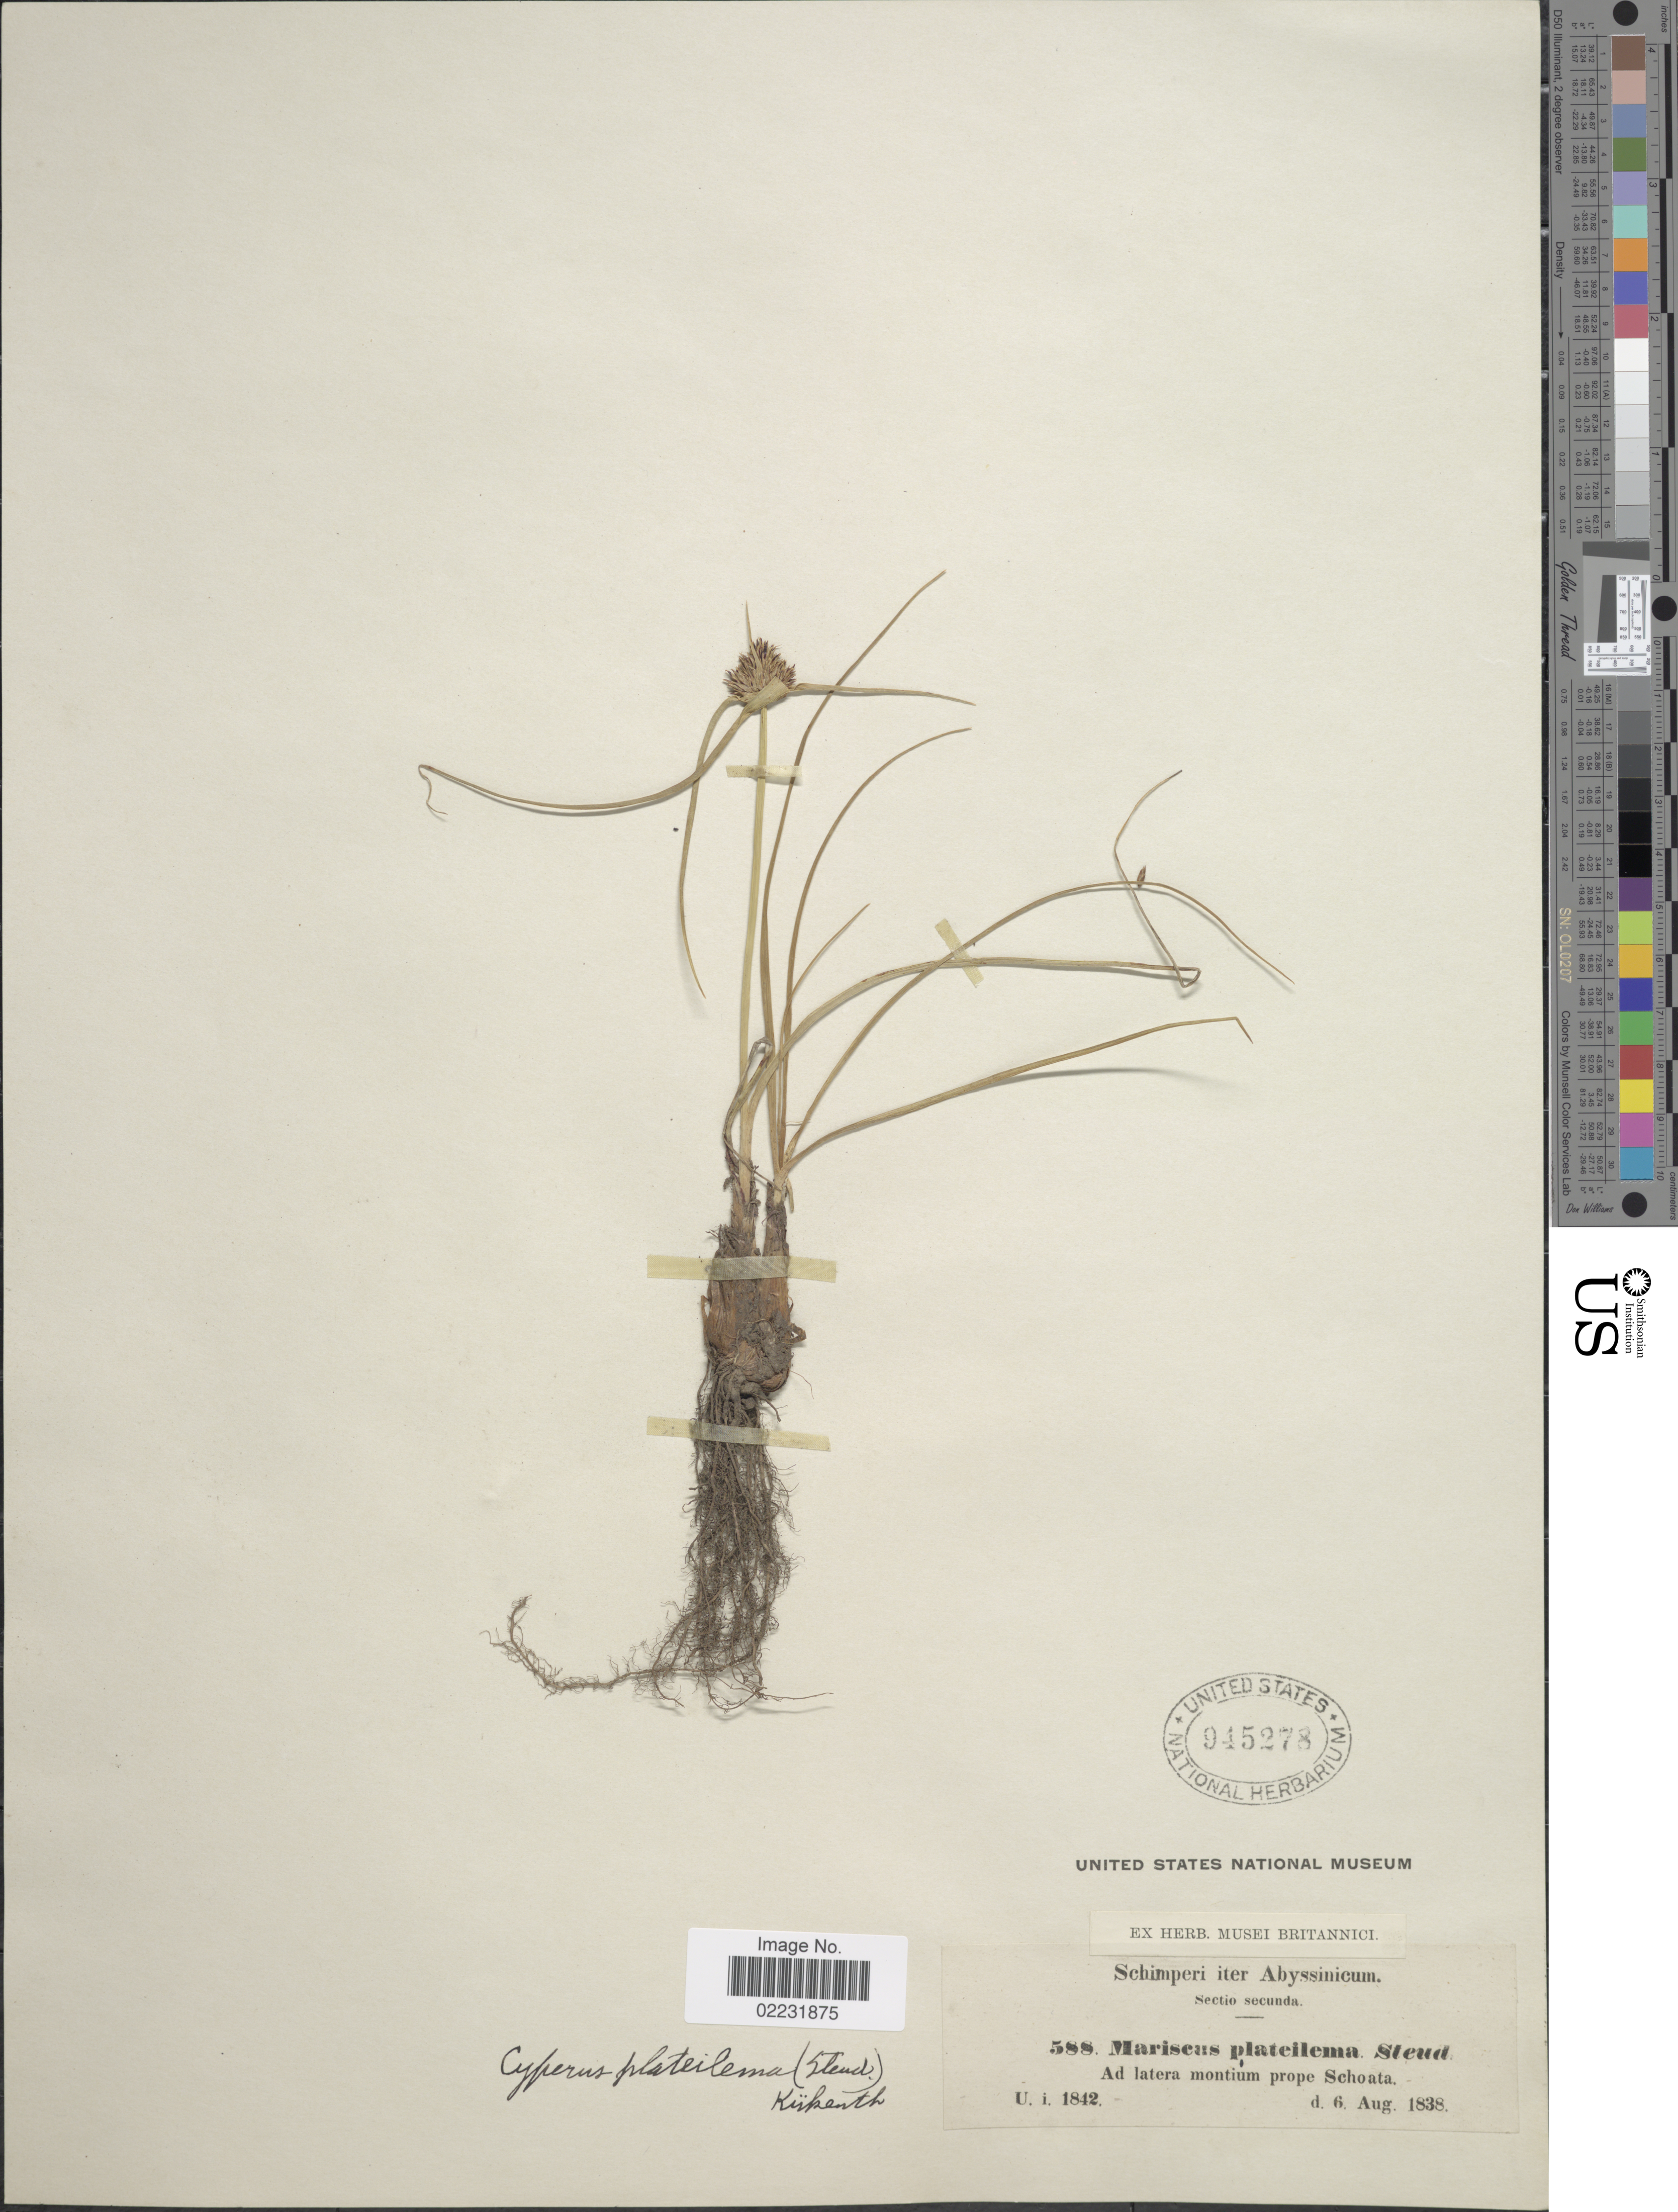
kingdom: Plantae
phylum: Tracheophyta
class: Liliopsida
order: Poales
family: Cyperaceae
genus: Cyperus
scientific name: Cyperus plateilema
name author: (Steud.) Kük.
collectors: -. Schimper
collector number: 588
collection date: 1838-08-06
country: Eritrea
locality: Abyssinicum, Ad latera montium prope Schoata. Iter secunda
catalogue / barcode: US 945278